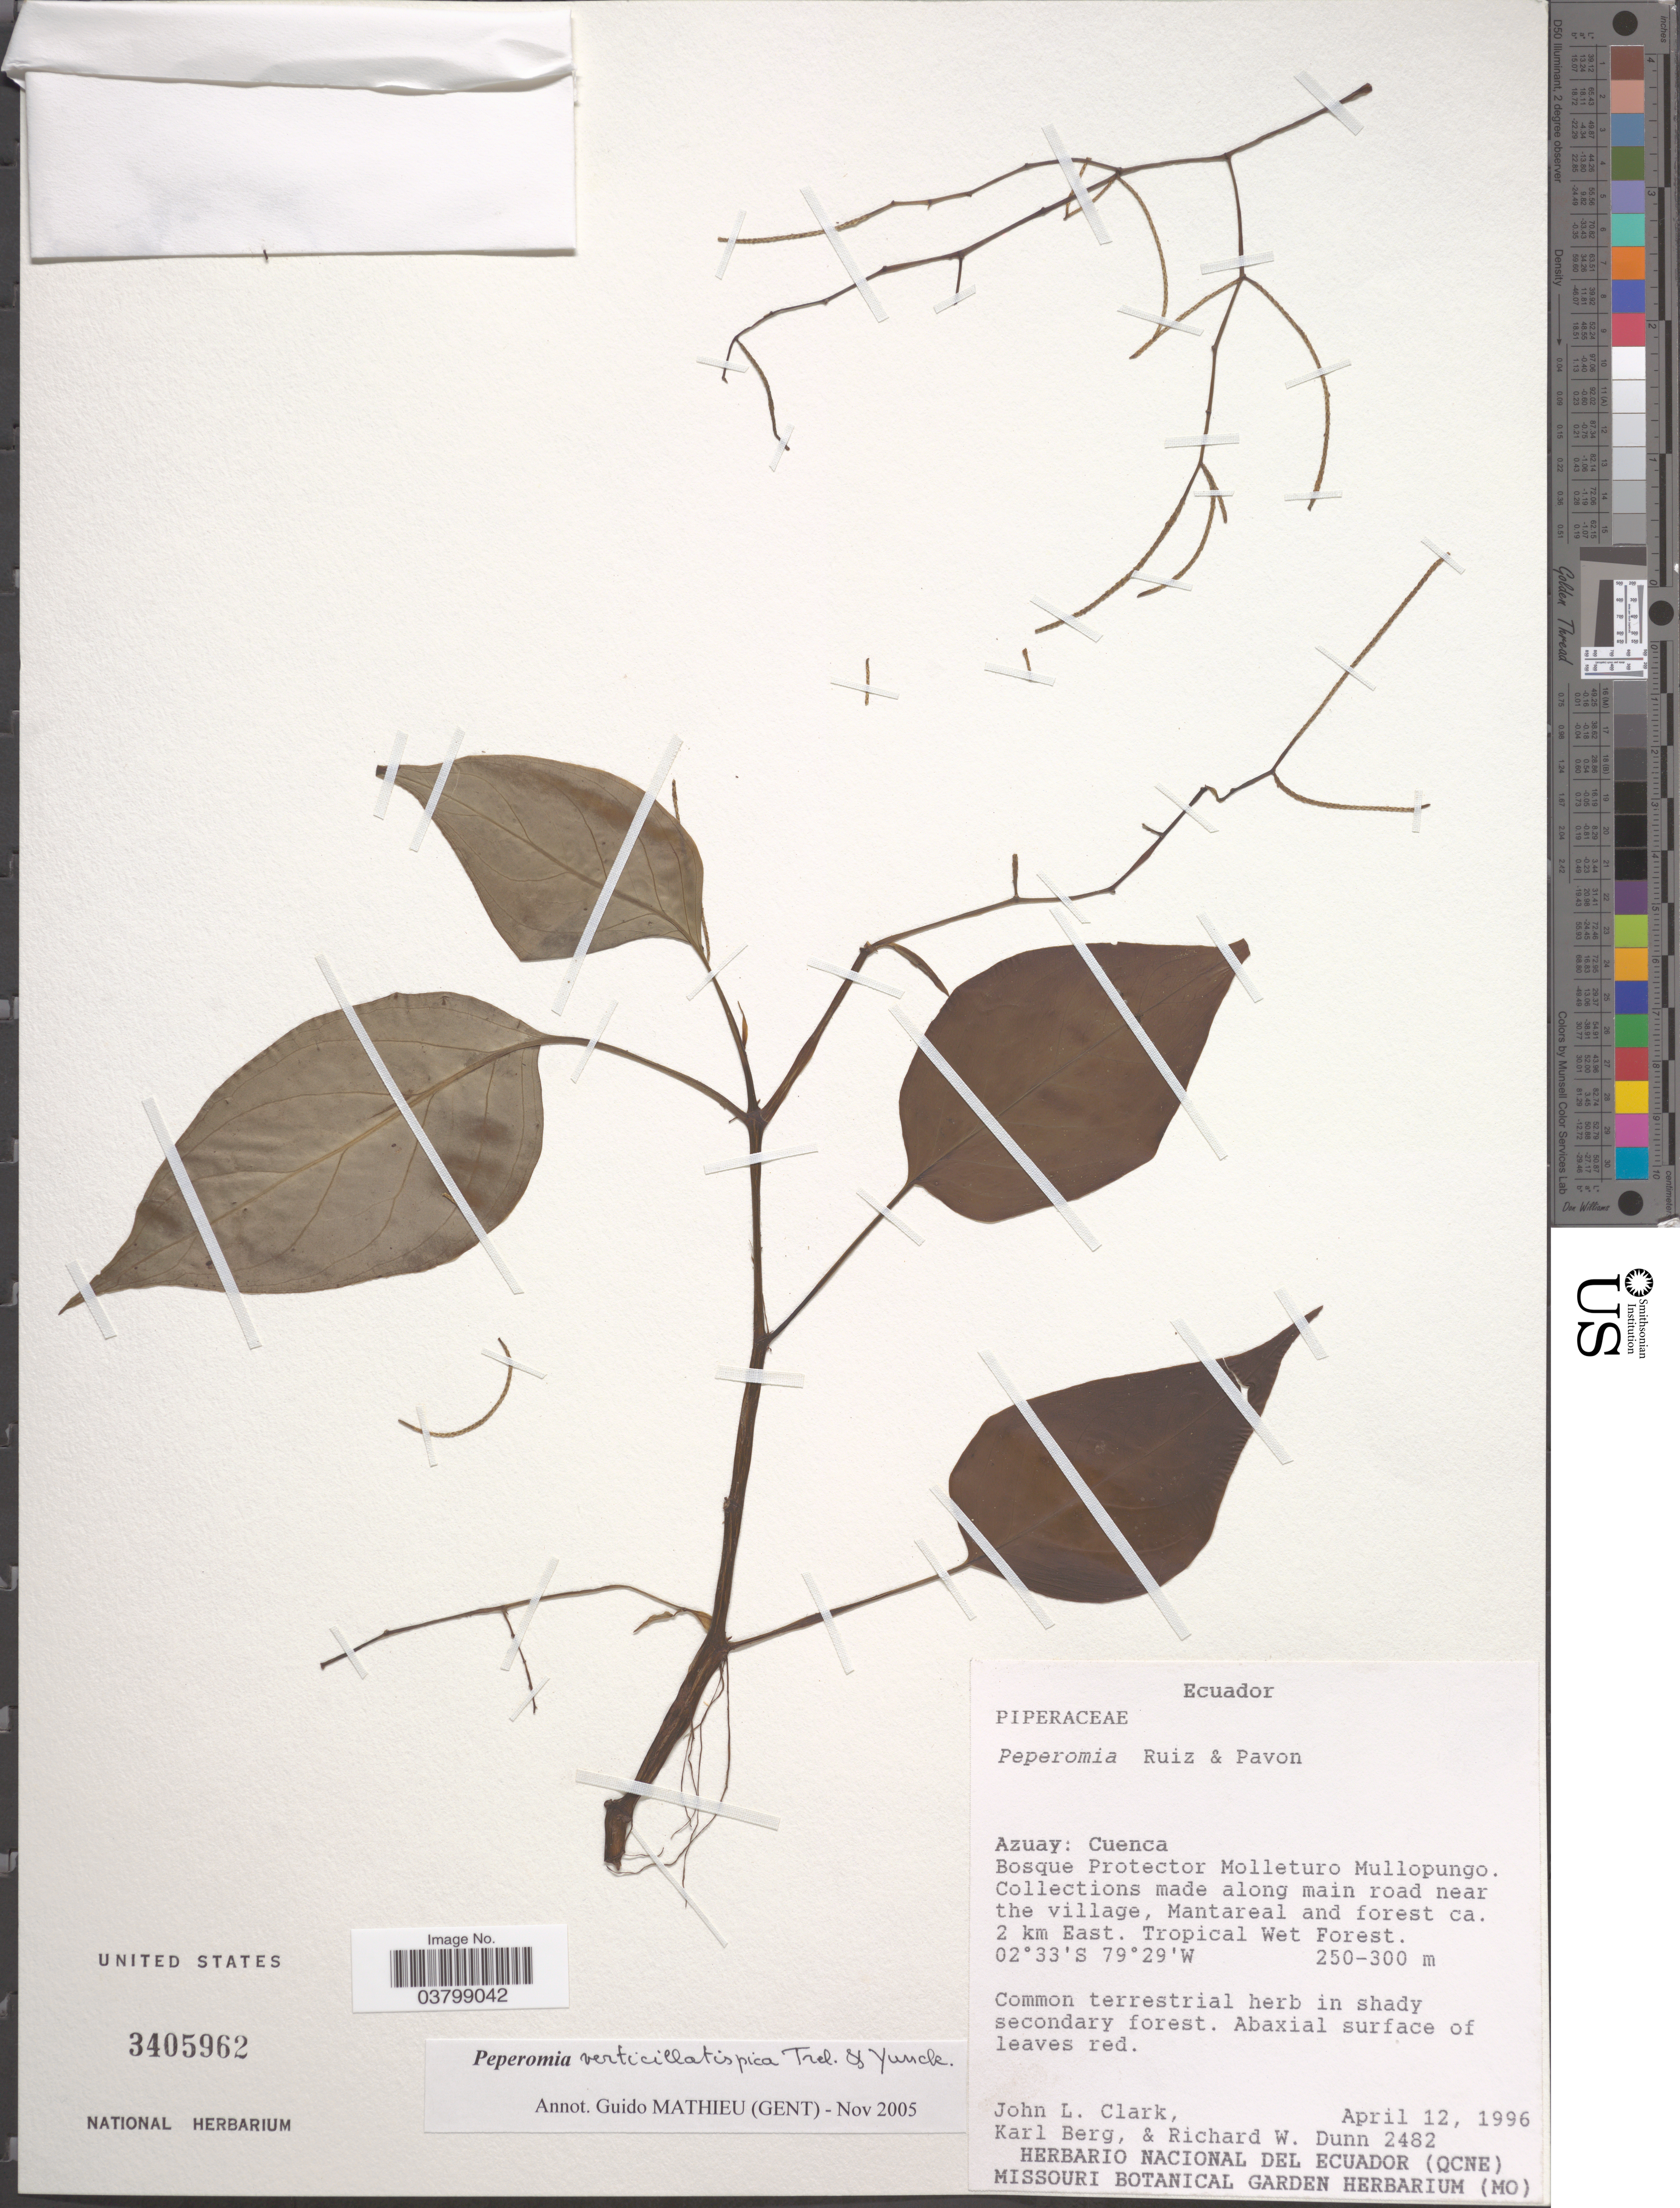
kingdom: Plantae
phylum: Tracheophyta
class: Magnoliopsida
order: Piperales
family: Piperaceae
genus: Peperomia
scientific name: Peperomia verticillatispica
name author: Trel. & Yunck.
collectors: J. L. Clark, K. Berg & R. Dunn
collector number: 2482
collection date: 1996-04-12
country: Ecuador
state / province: Azuay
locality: Cuenca. Bosque Protector Molleturo Mullopungo. Collections made along main road near the village, Mantareal and forest ca. 2 km East. Tropical Wet Forest.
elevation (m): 250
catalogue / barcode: US 3405962